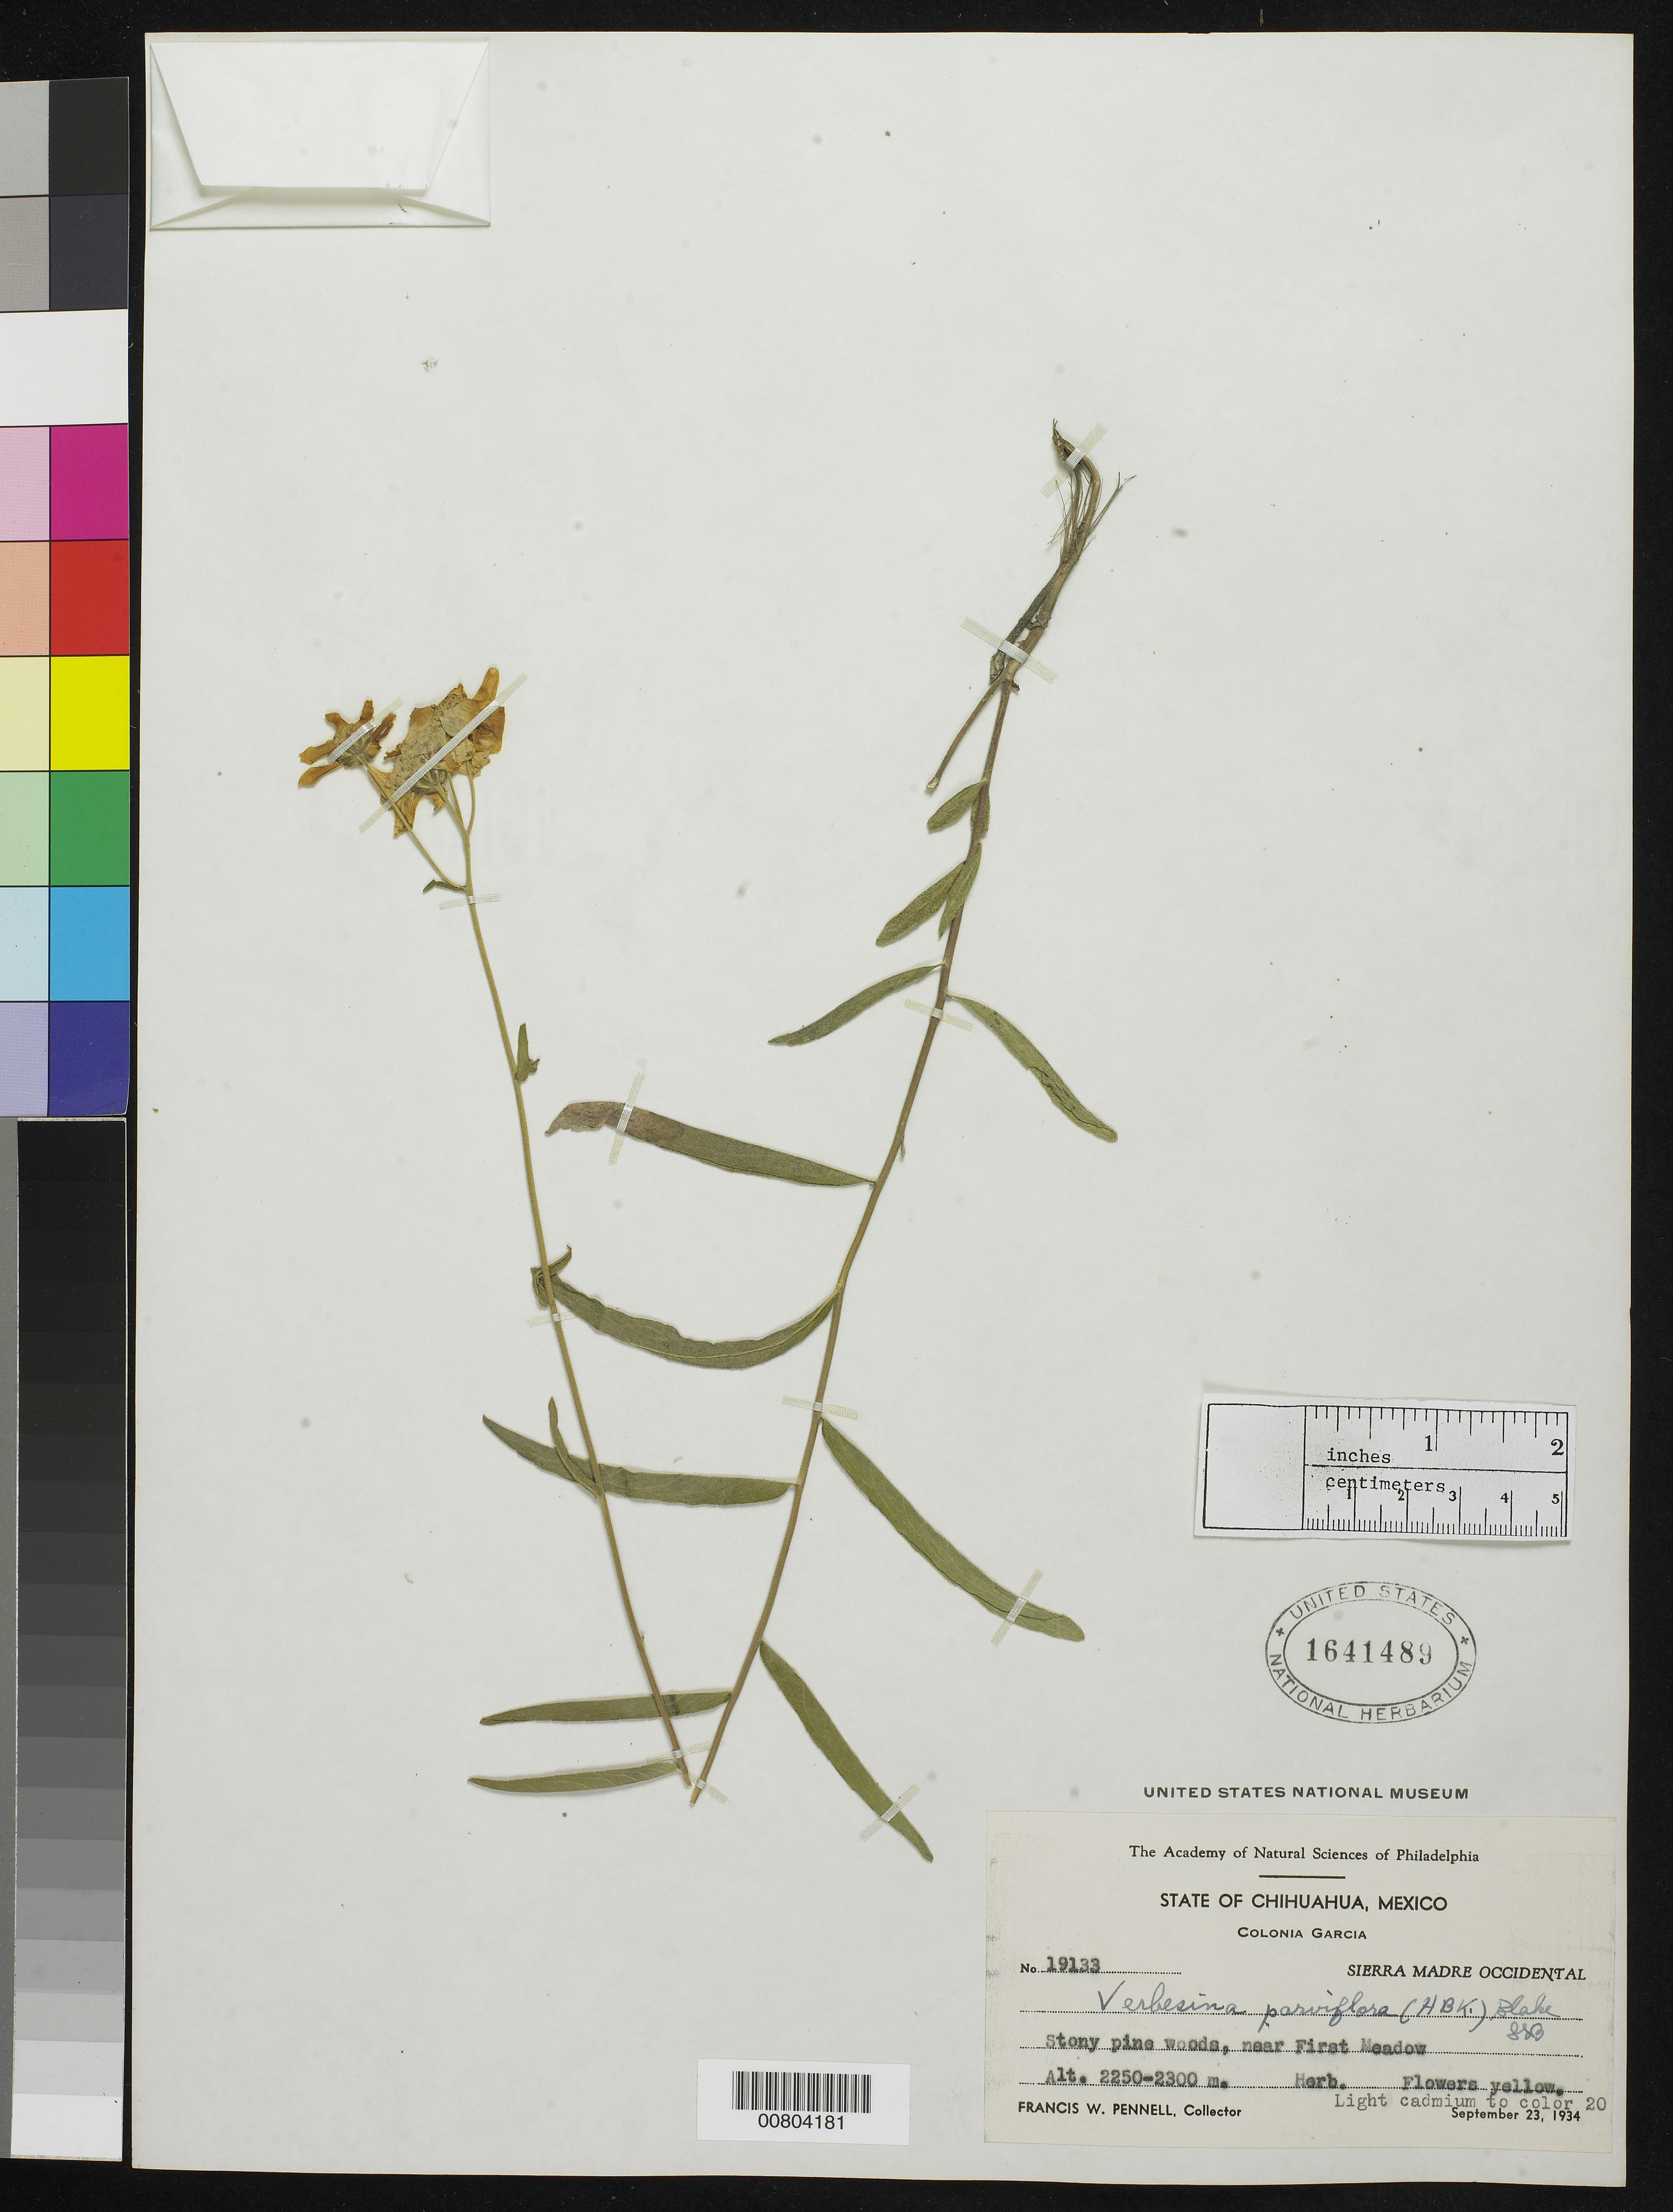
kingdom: Plantae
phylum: Tracheophyta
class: Magnoliopsida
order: Asterales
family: Asteraceae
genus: Verbesina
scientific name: Verbesina parviflora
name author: (Kunth) S.F. Blake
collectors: F. W. Pennell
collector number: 19133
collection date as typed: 23 Sep 1934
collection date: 1934-09-23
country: Mexico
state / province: Chihuahua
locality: Colonia García, Sierra Madre Occidental, Chihuahua.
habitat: Stony Pine woods, near first meadow.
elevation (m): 2300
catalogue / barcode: US 1641489